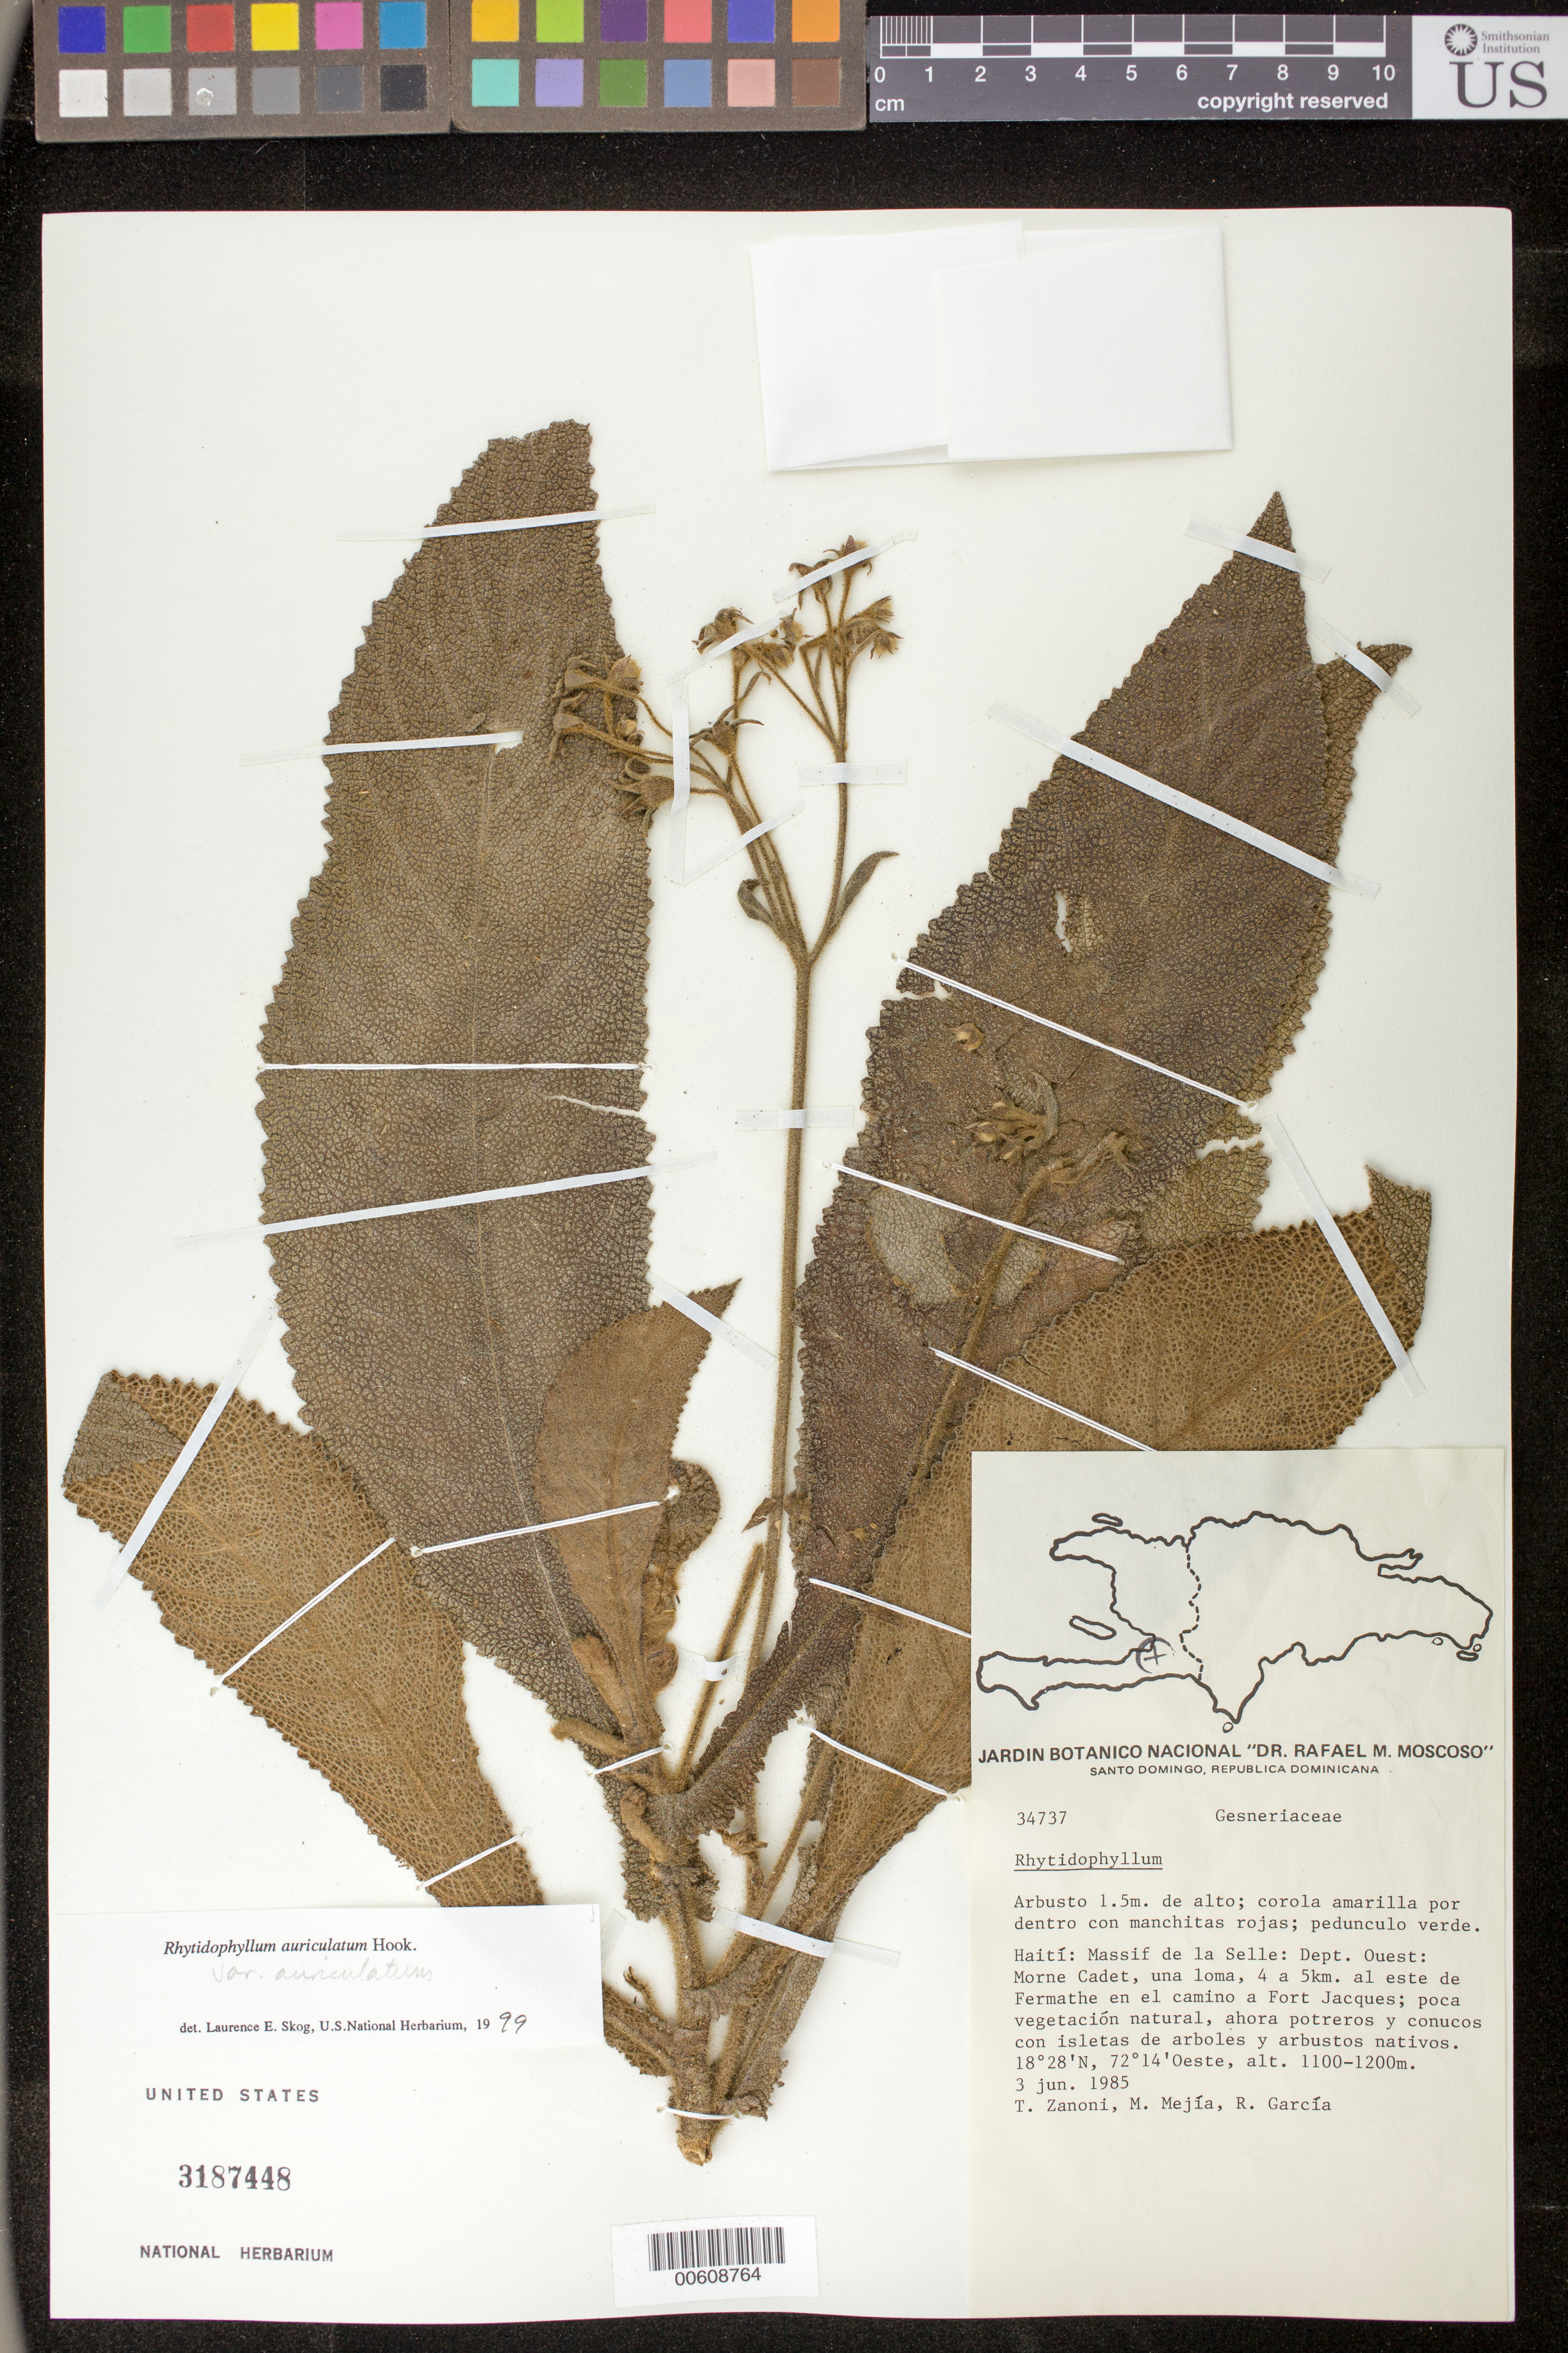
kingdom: Plantae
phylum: Tracheophyta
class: Magnoliopsida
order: Lamiales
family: Gesneriaceae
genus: Rhytidophyllum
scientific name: Rhytidophyllum auriculatum var. angustatum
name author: Urb.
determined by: Skog, Laurence E.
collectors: T. A. Zanoni, M. Mejia & R. García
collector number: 34737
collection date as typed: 03 Jun 1985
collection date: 1985-06-03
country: Haiti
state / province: Ouest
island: Hispaniola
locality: Massif de la Selle: Morne Cadet, una loma, 4-5 km al E de Fermathe en el camino a Fort Jacques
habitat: Poca vegetación natural, ahora potreros y conucos con isletas de árboles y arbustos nativos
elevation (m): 1100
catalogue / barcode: US 3187448